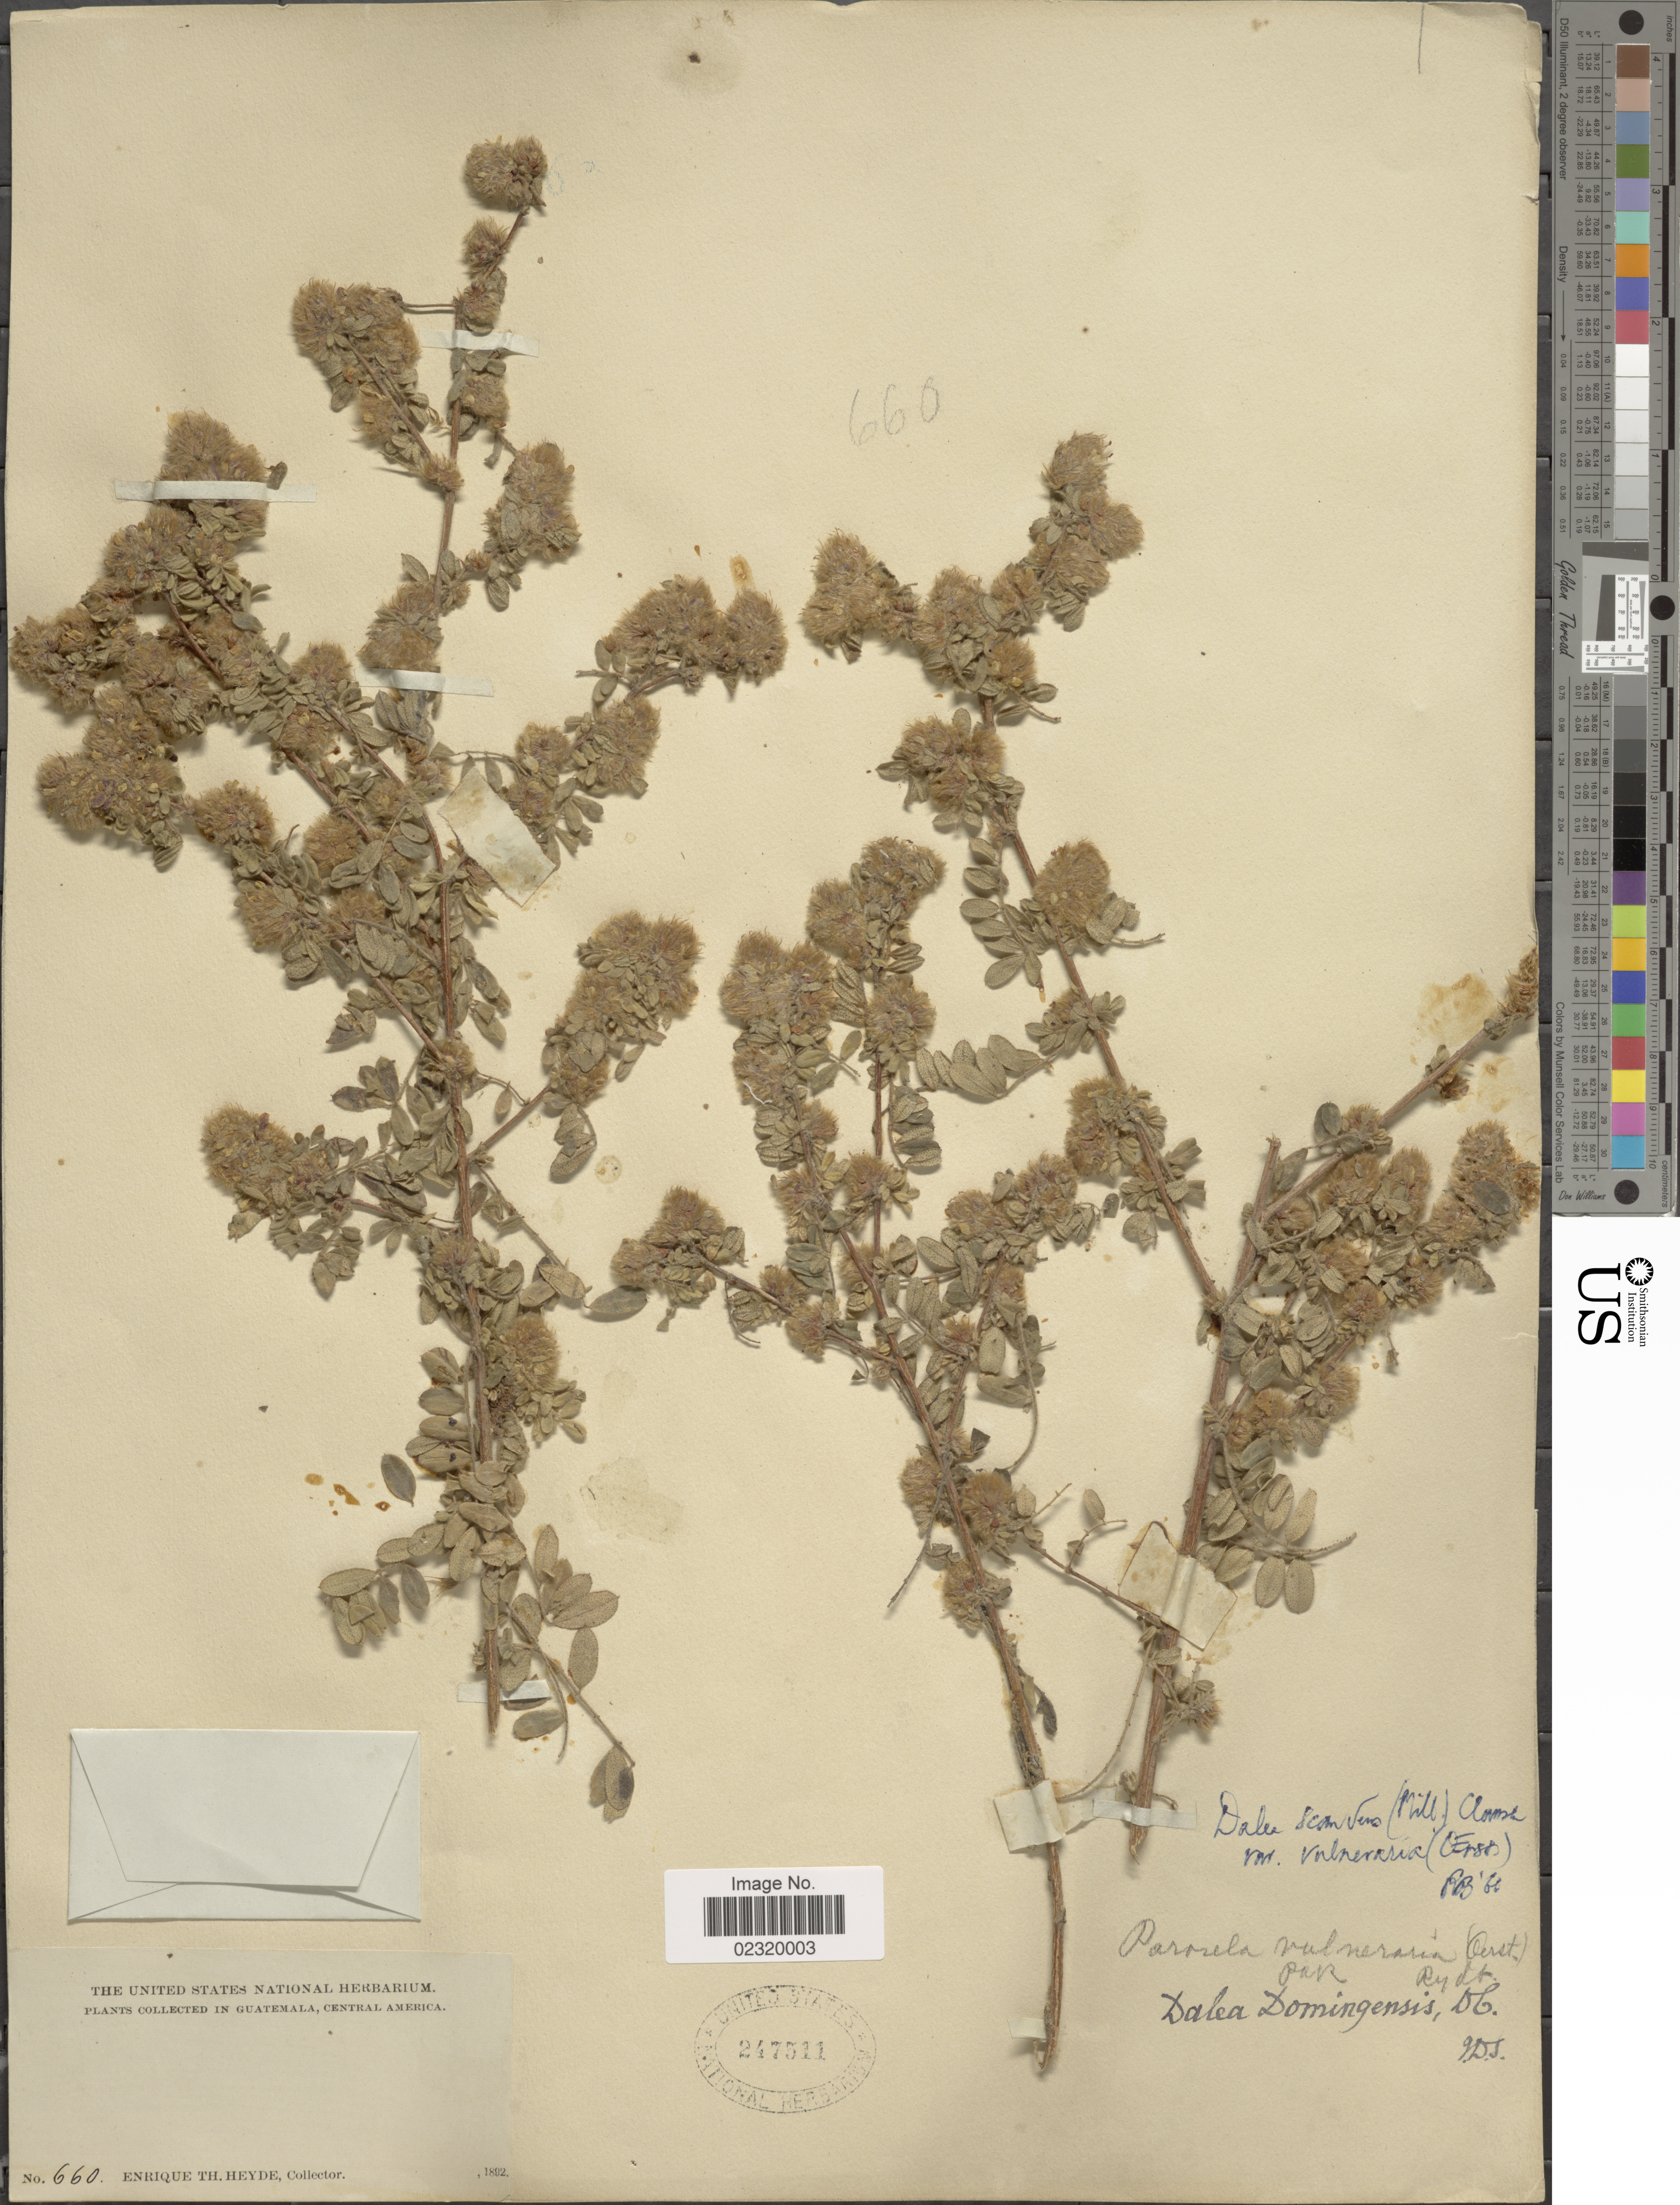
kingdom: Plantae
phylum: Tracheophyta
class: Magnoliopsida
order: Fabales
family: Fabaceae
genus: Dalea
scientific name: Dalea scandens var. vulneraria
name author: (Oerst.) Barneby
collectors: E. T. Heyde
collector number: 660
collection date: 1892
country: Guatemala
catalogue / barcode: US 247511